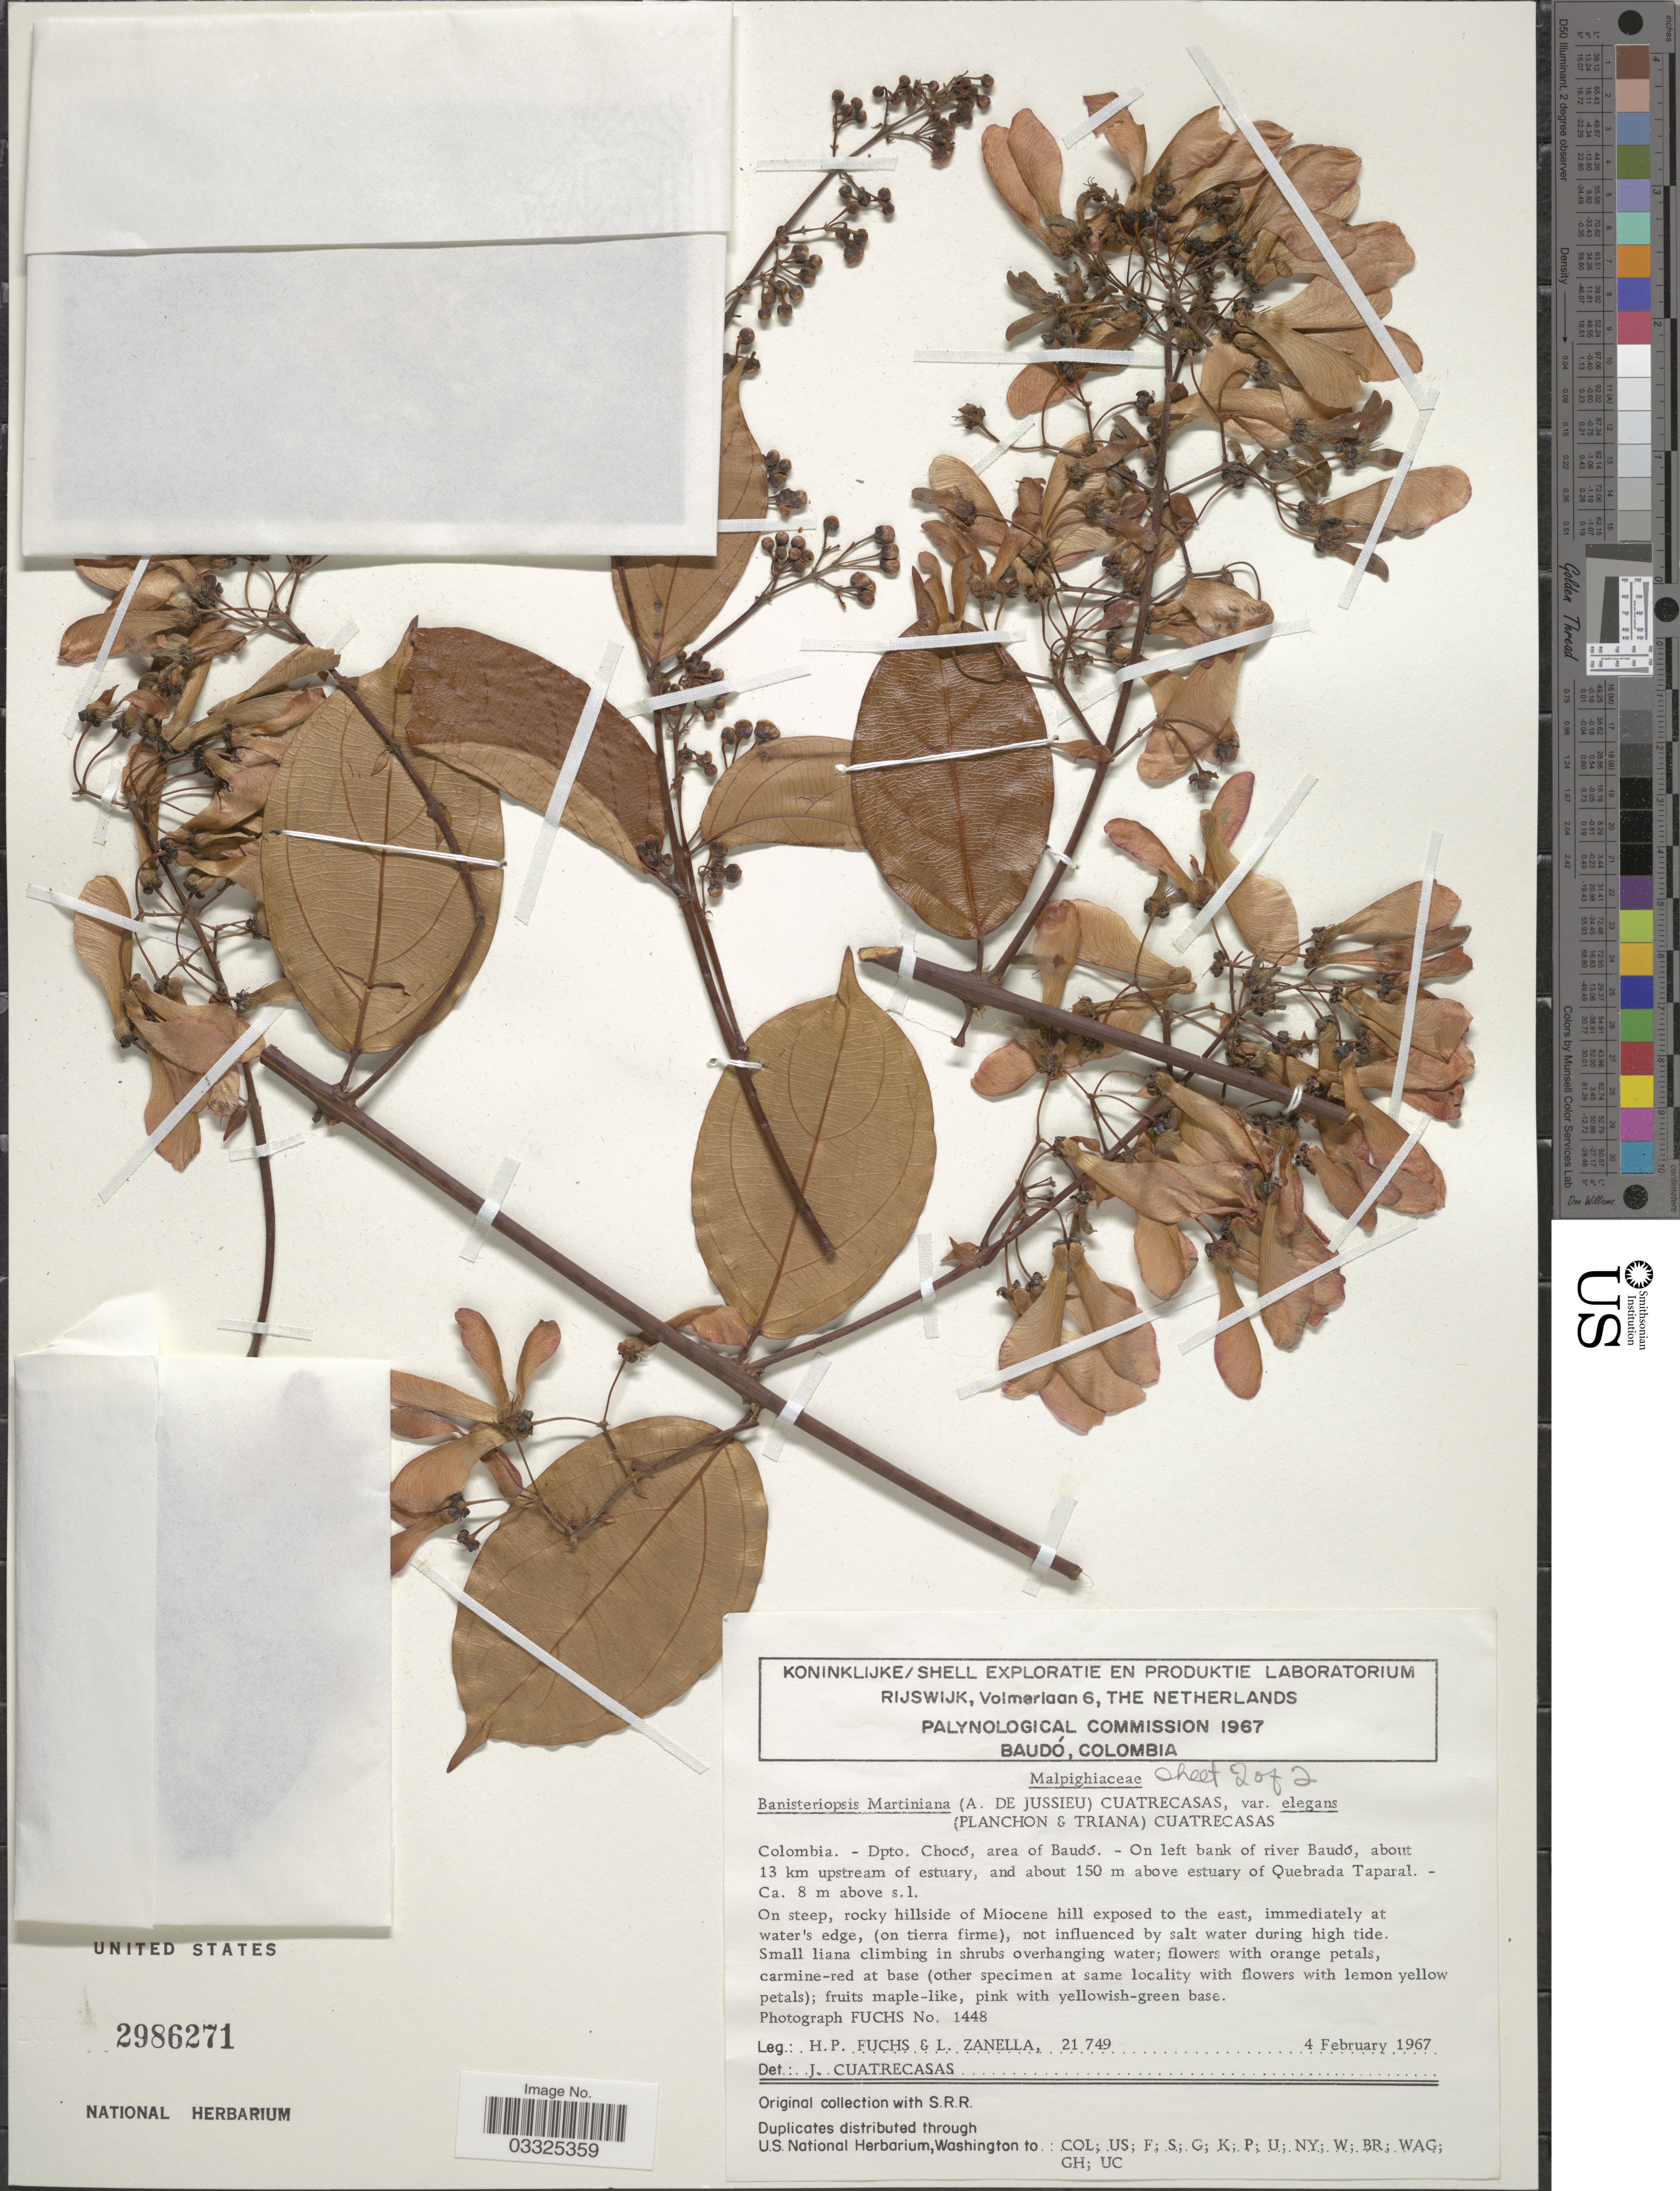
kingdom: Plantae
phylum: Tracheophyta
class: Magnoliopsida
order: Malpighiales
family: Malpighiaceae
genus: Banisteriopsis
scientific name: Banisteriopsis martiniana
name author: (A. Juss.) Cuatrec.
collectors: H. P. Fuchs & L. Zanella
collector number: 21749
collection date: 1967-02-04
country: Colombia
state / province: Chocó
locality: Dpto. Chocó, area of Baudó. - On left bank of river Baudó, about 13 km upstream of estuary, and about 150m above estuary of Quebrada Taparal. On steep, rocky hillside of Miocene hill exposed to the east.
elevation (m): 8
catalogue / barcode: US 2986271